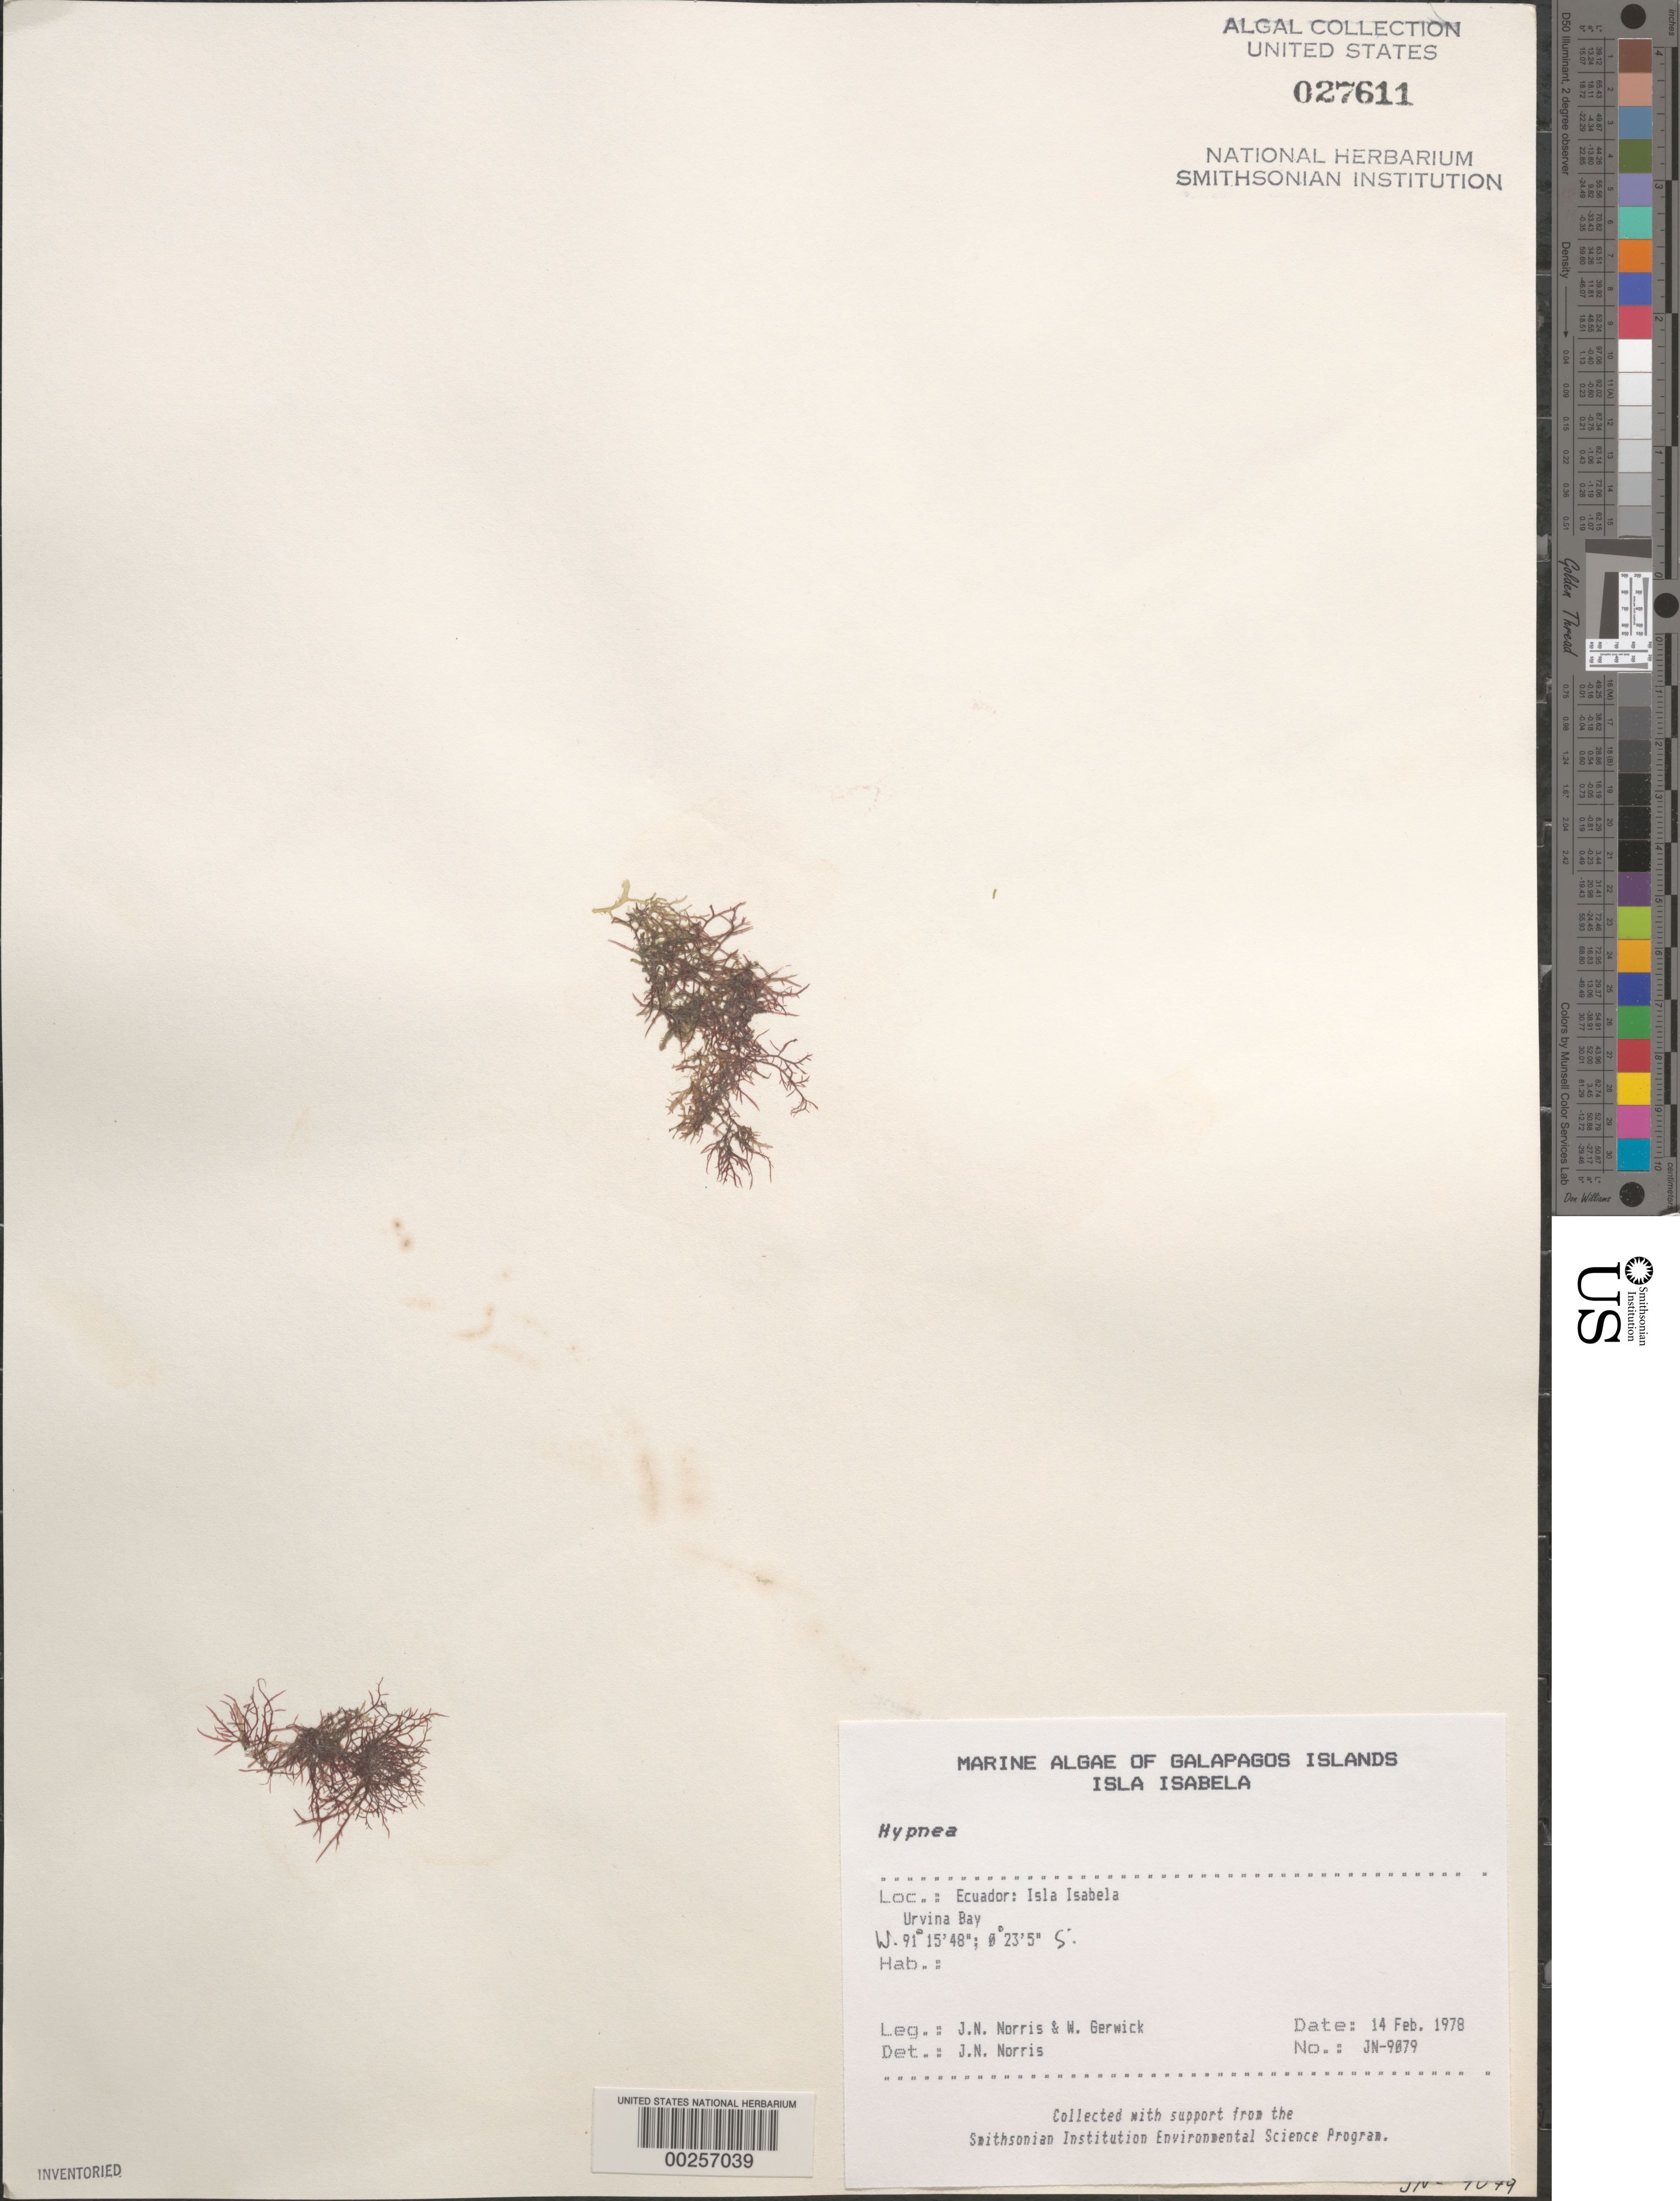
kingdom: Plantae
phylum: Rhodophyta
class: Florideophyceae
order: Gigartinales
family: Cystocloniaceae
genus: Hypnea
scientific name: Hypnea sp.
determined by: Norris, James N.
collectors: J. N. Norris & W. Gerwick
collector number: JN-9079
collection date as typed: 14 Feb 1978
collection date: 1978-02-14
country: Ecuador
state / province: Colón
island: Isabela [Albemarle]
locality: Urvina Bay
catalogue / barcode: US 27611